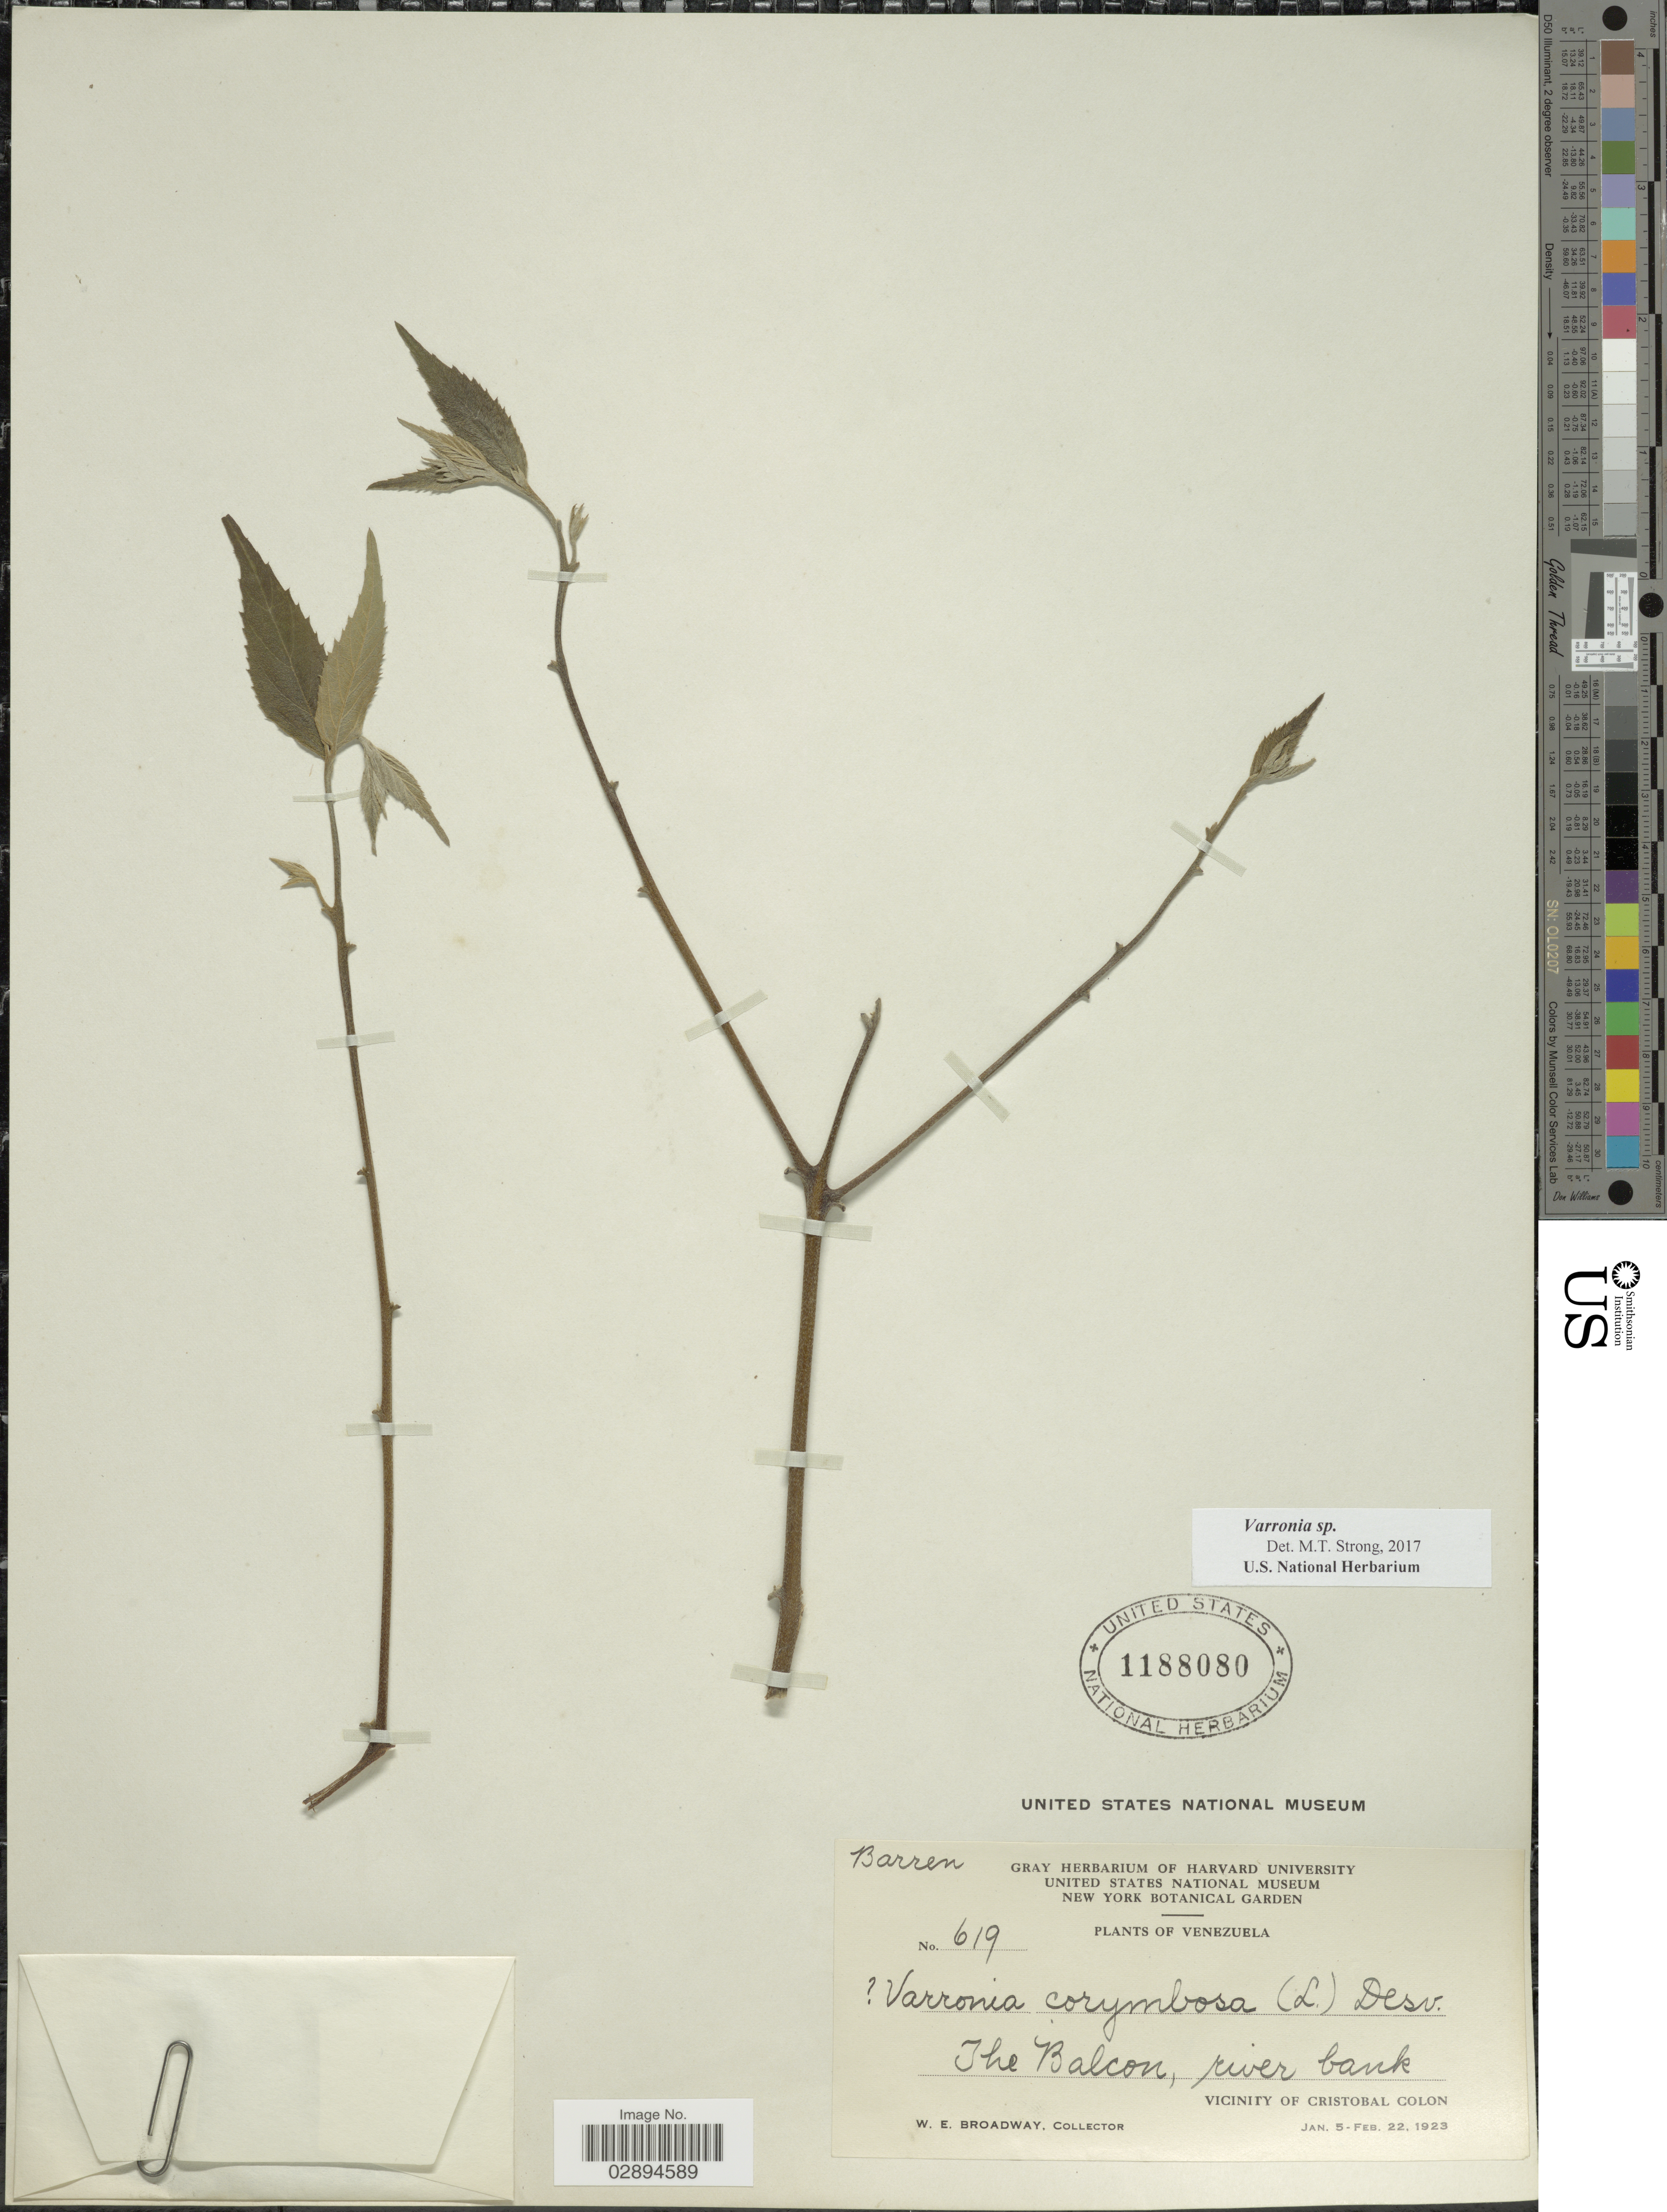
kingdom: Plantae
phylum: Tracheophyta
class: Magnoliopsida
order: Boraginales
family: Cordiaceae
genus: Varronia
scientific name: Varronia sp.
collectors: W. E. Broadway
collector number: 619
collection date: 1923-01-05/1923-02-22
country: Venezuela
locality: The Balcon, river bank. Vicinity of Cristobal Colon.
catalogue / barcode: US 1188080